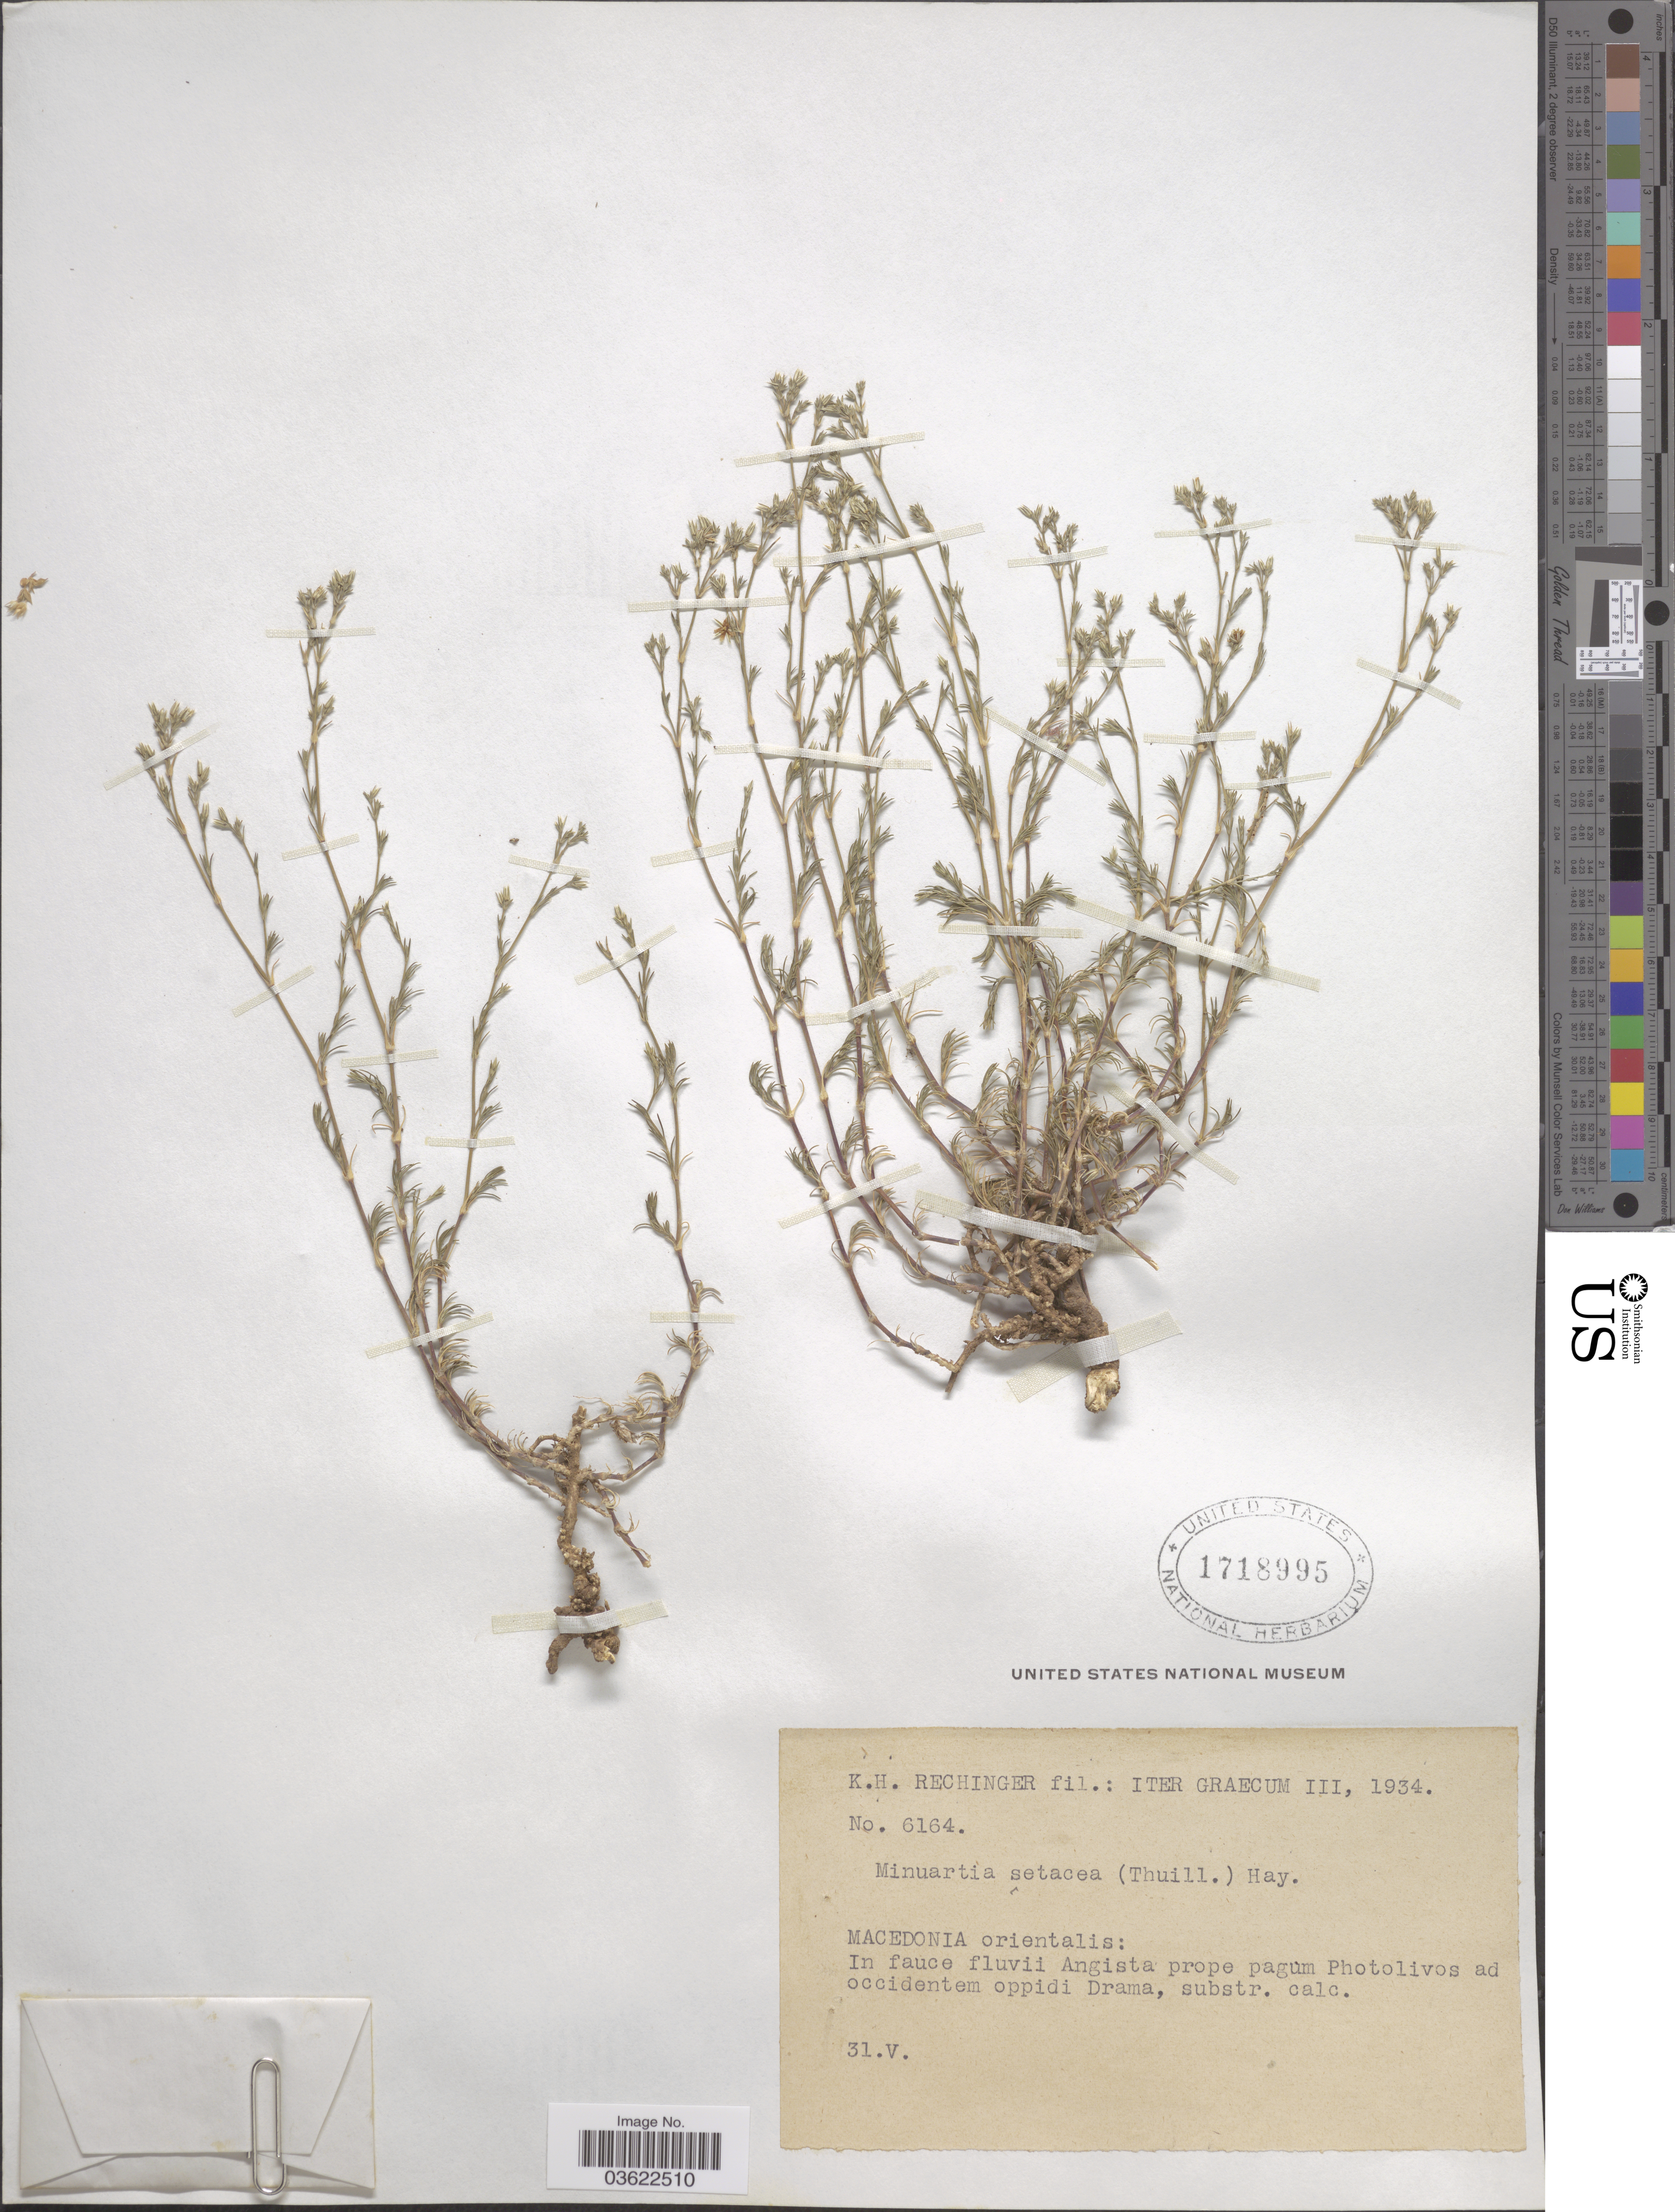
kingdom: Plantae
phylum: Tracheophyta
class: Magnoliopsida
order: Caryophyllales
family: Caryophyllaceae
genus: Arenaria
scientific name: Arenaria setacea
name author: Thuill.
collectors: K. H. Rechinger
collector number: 6164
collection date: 1934-05-31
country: Greece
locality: Macedonia orientalis: In fauce fluvii Angista prope pagum Photolivos ad occidentem oppidi Drama, substr. calc.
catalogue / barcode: US 1718995